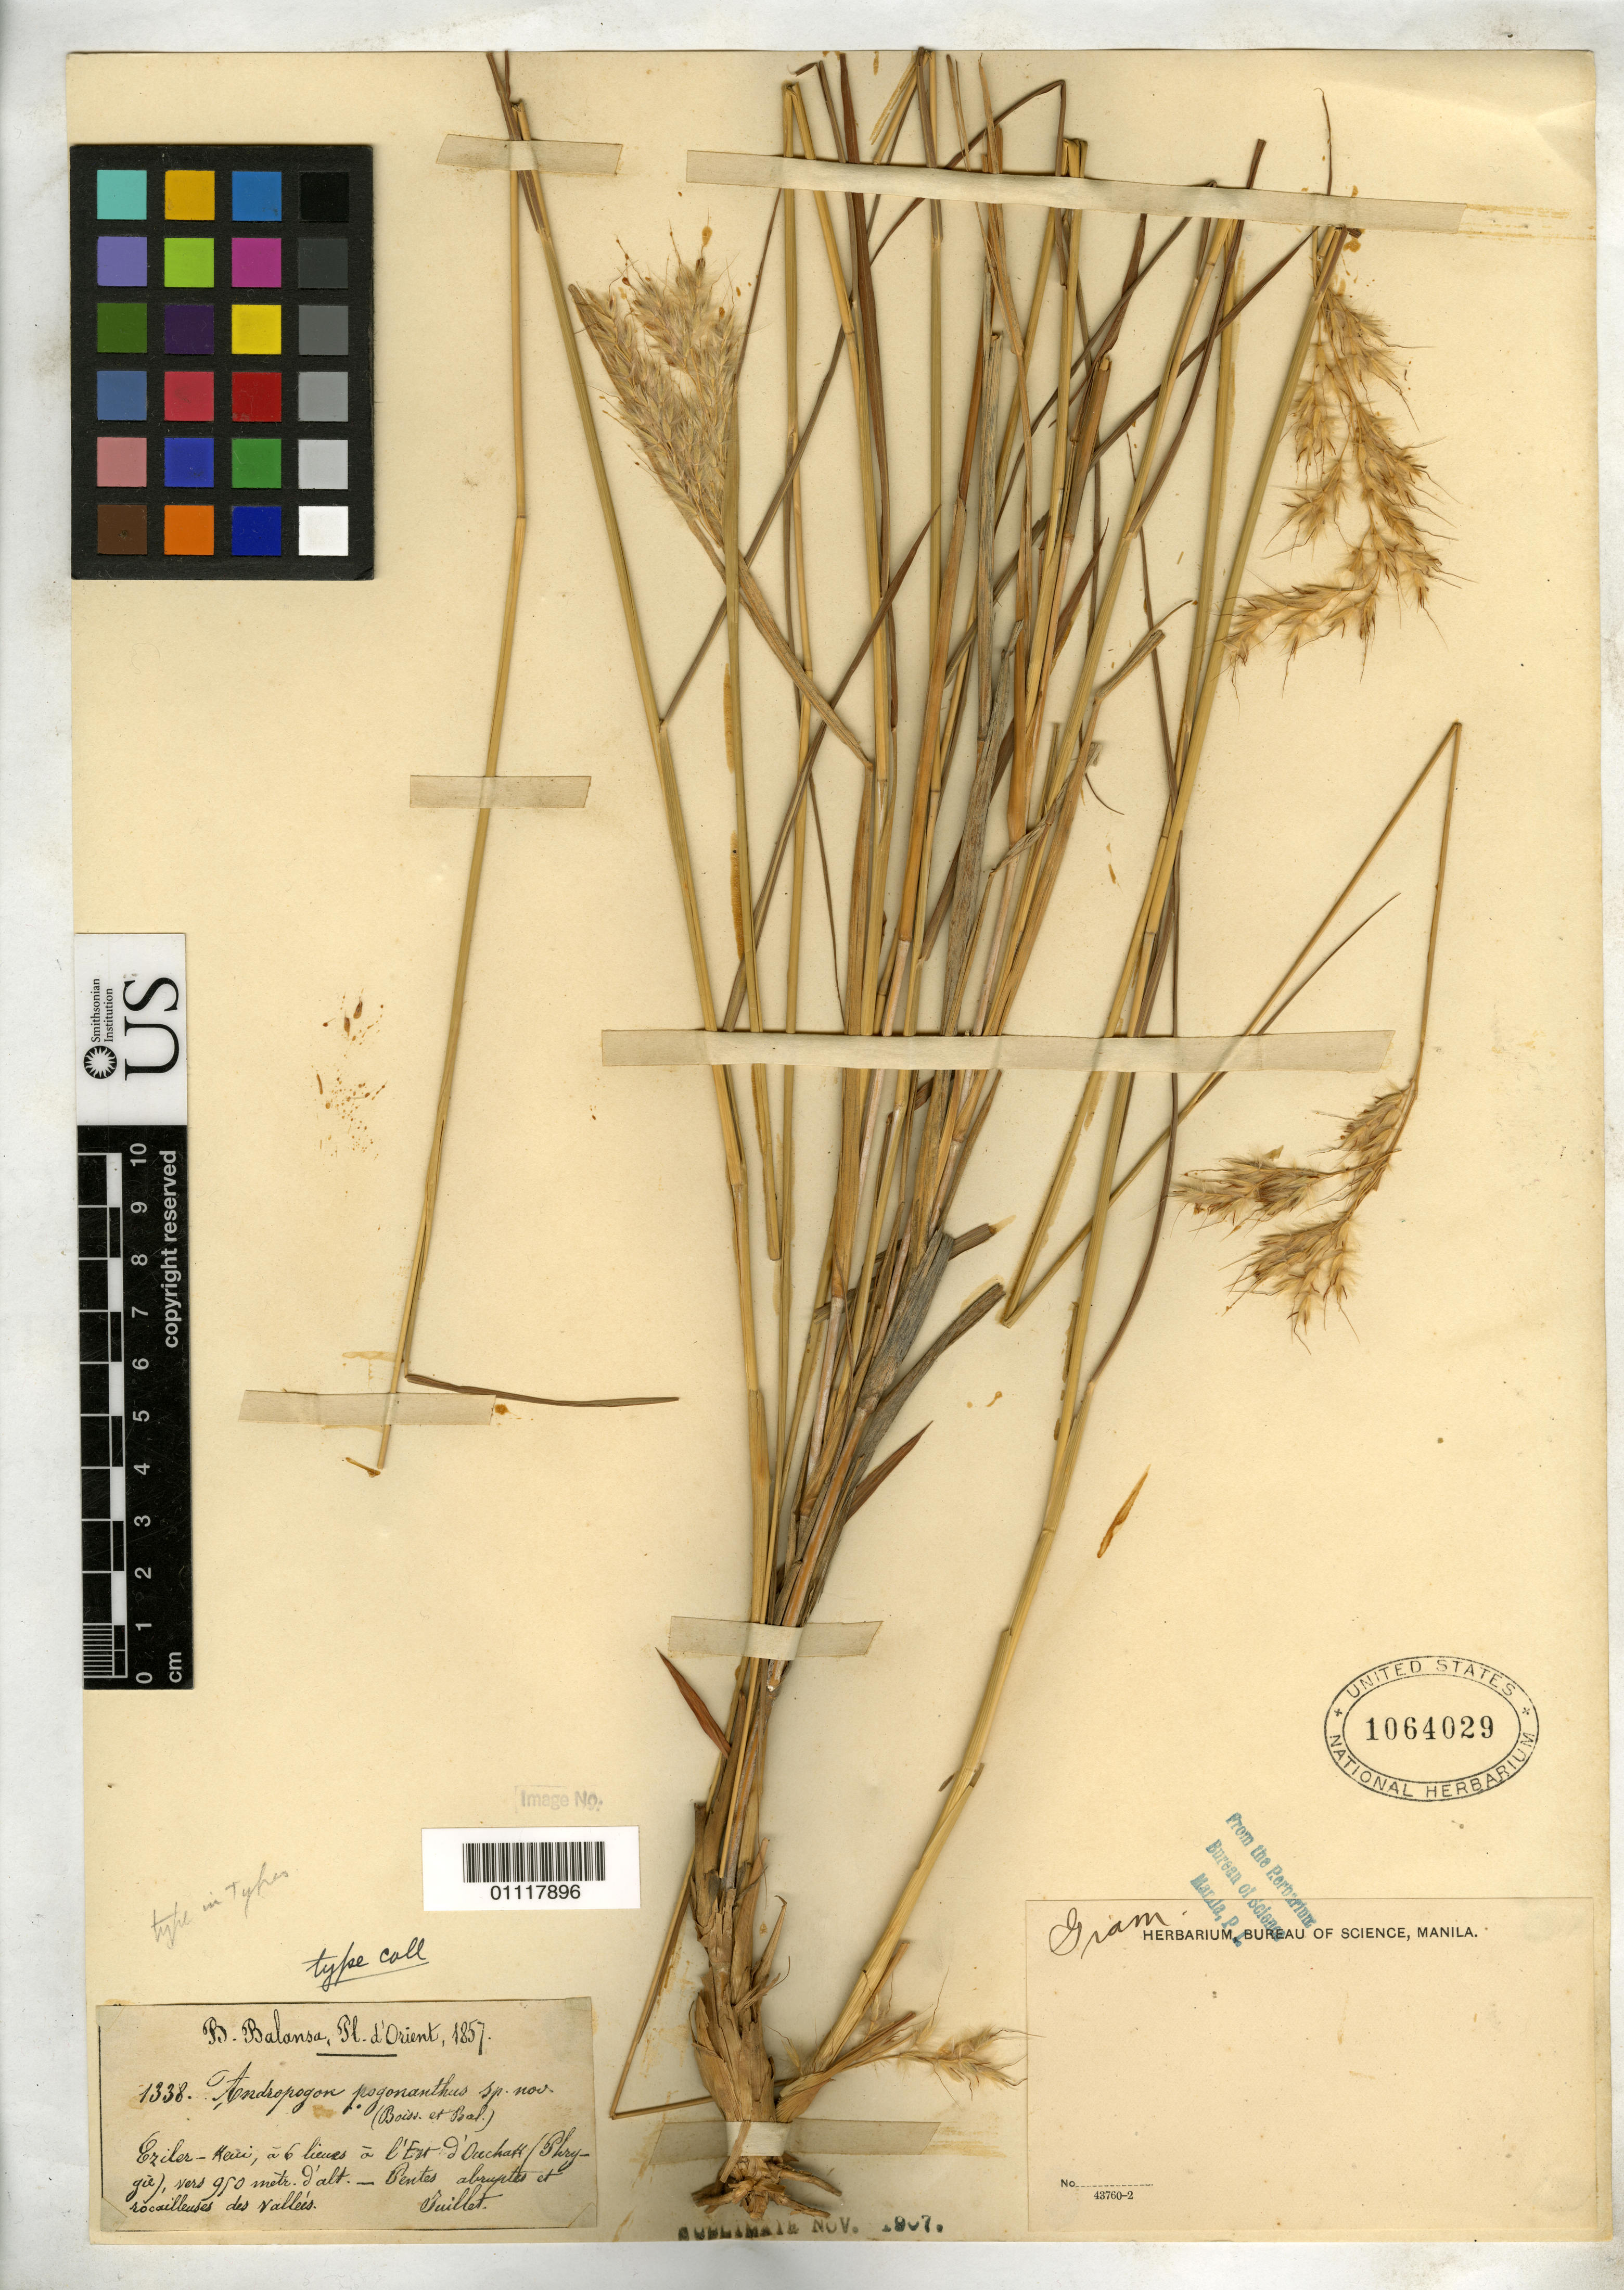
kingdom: Plantae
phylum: Tracheophyta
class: Liliopsida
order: Poales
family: Poaceae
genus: Andropogon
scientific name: Andropogon pogonanthus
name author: Boiss. & Balansa in Balansa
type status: Isotype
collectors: B. Balansa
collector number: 1338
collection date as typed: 1857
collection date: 1857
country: Turkey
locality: Phrygia, Eziler - Keui, L' Est d' Ouchaff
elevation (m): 950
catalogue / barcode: US 1064029